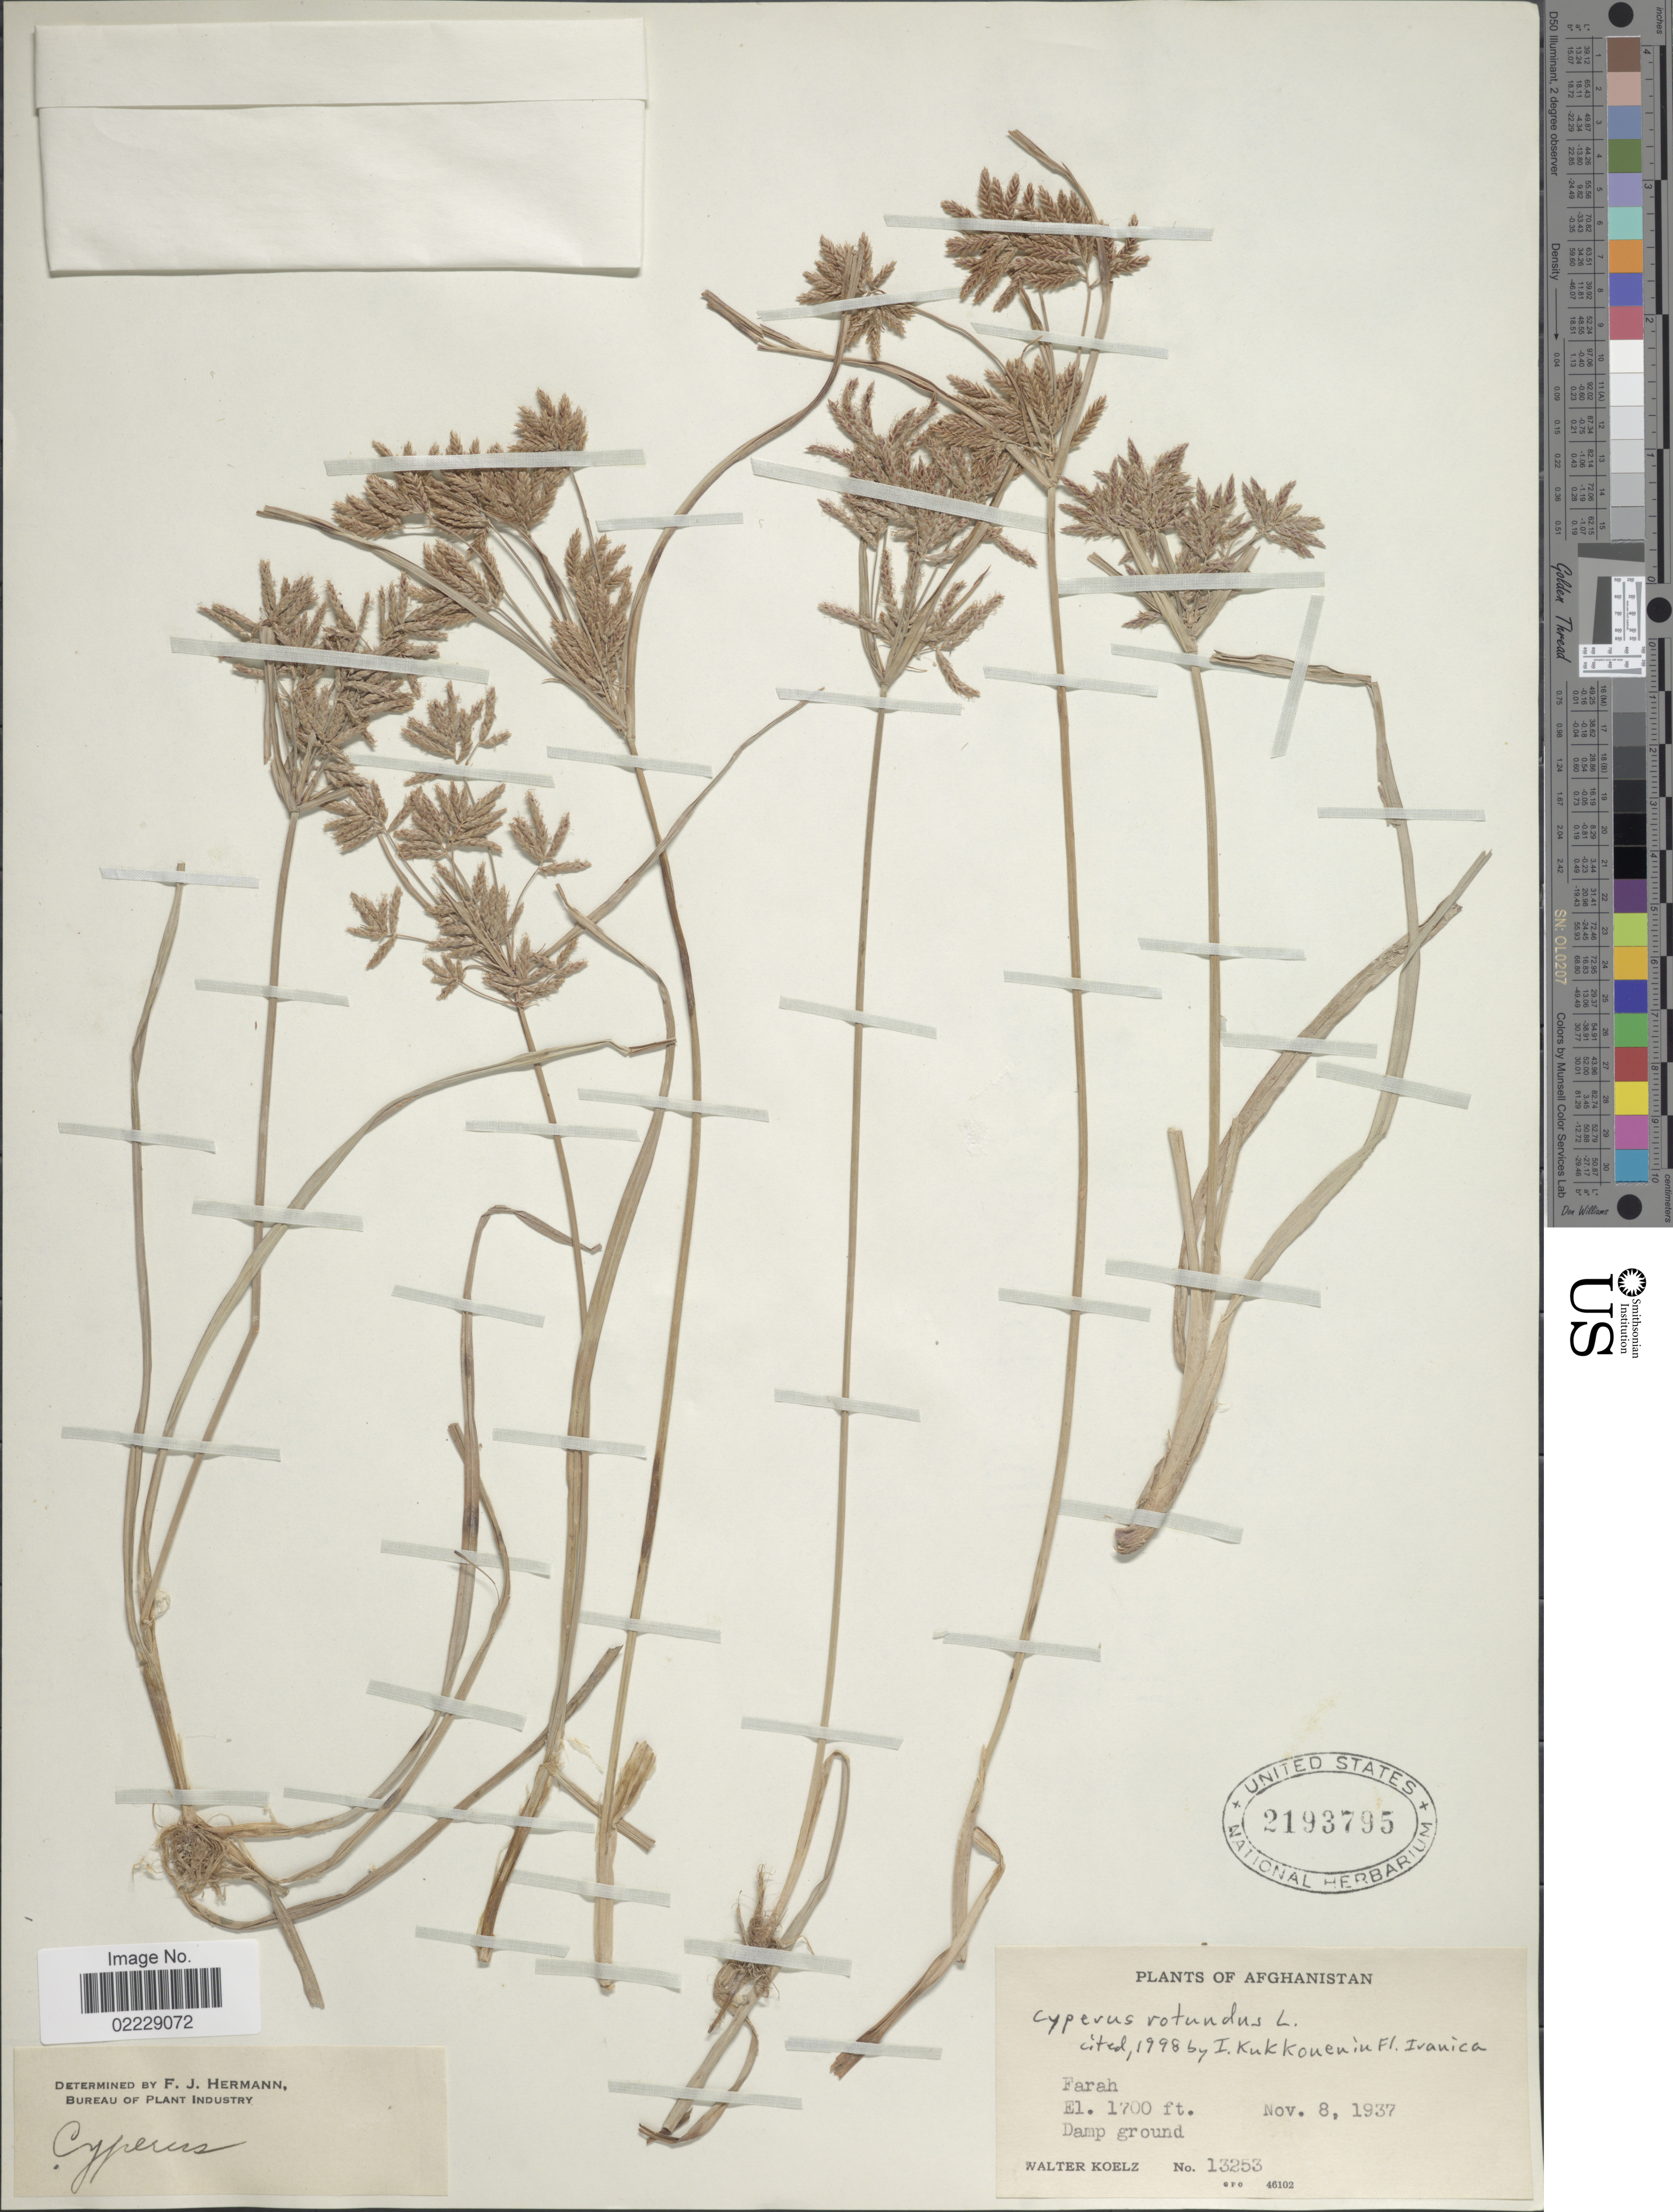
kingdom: Plantae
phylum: Tracheophyta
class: Liliopsida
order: Poales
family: Cyperaceae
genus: Cyperus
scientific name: Cyperus rotundus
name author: L.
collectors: W. N. Koelz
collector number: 13253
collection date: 1937-11-08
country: Afghanistan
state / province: Farah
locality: Damp ground.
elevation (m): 518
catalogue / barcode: US 2193795